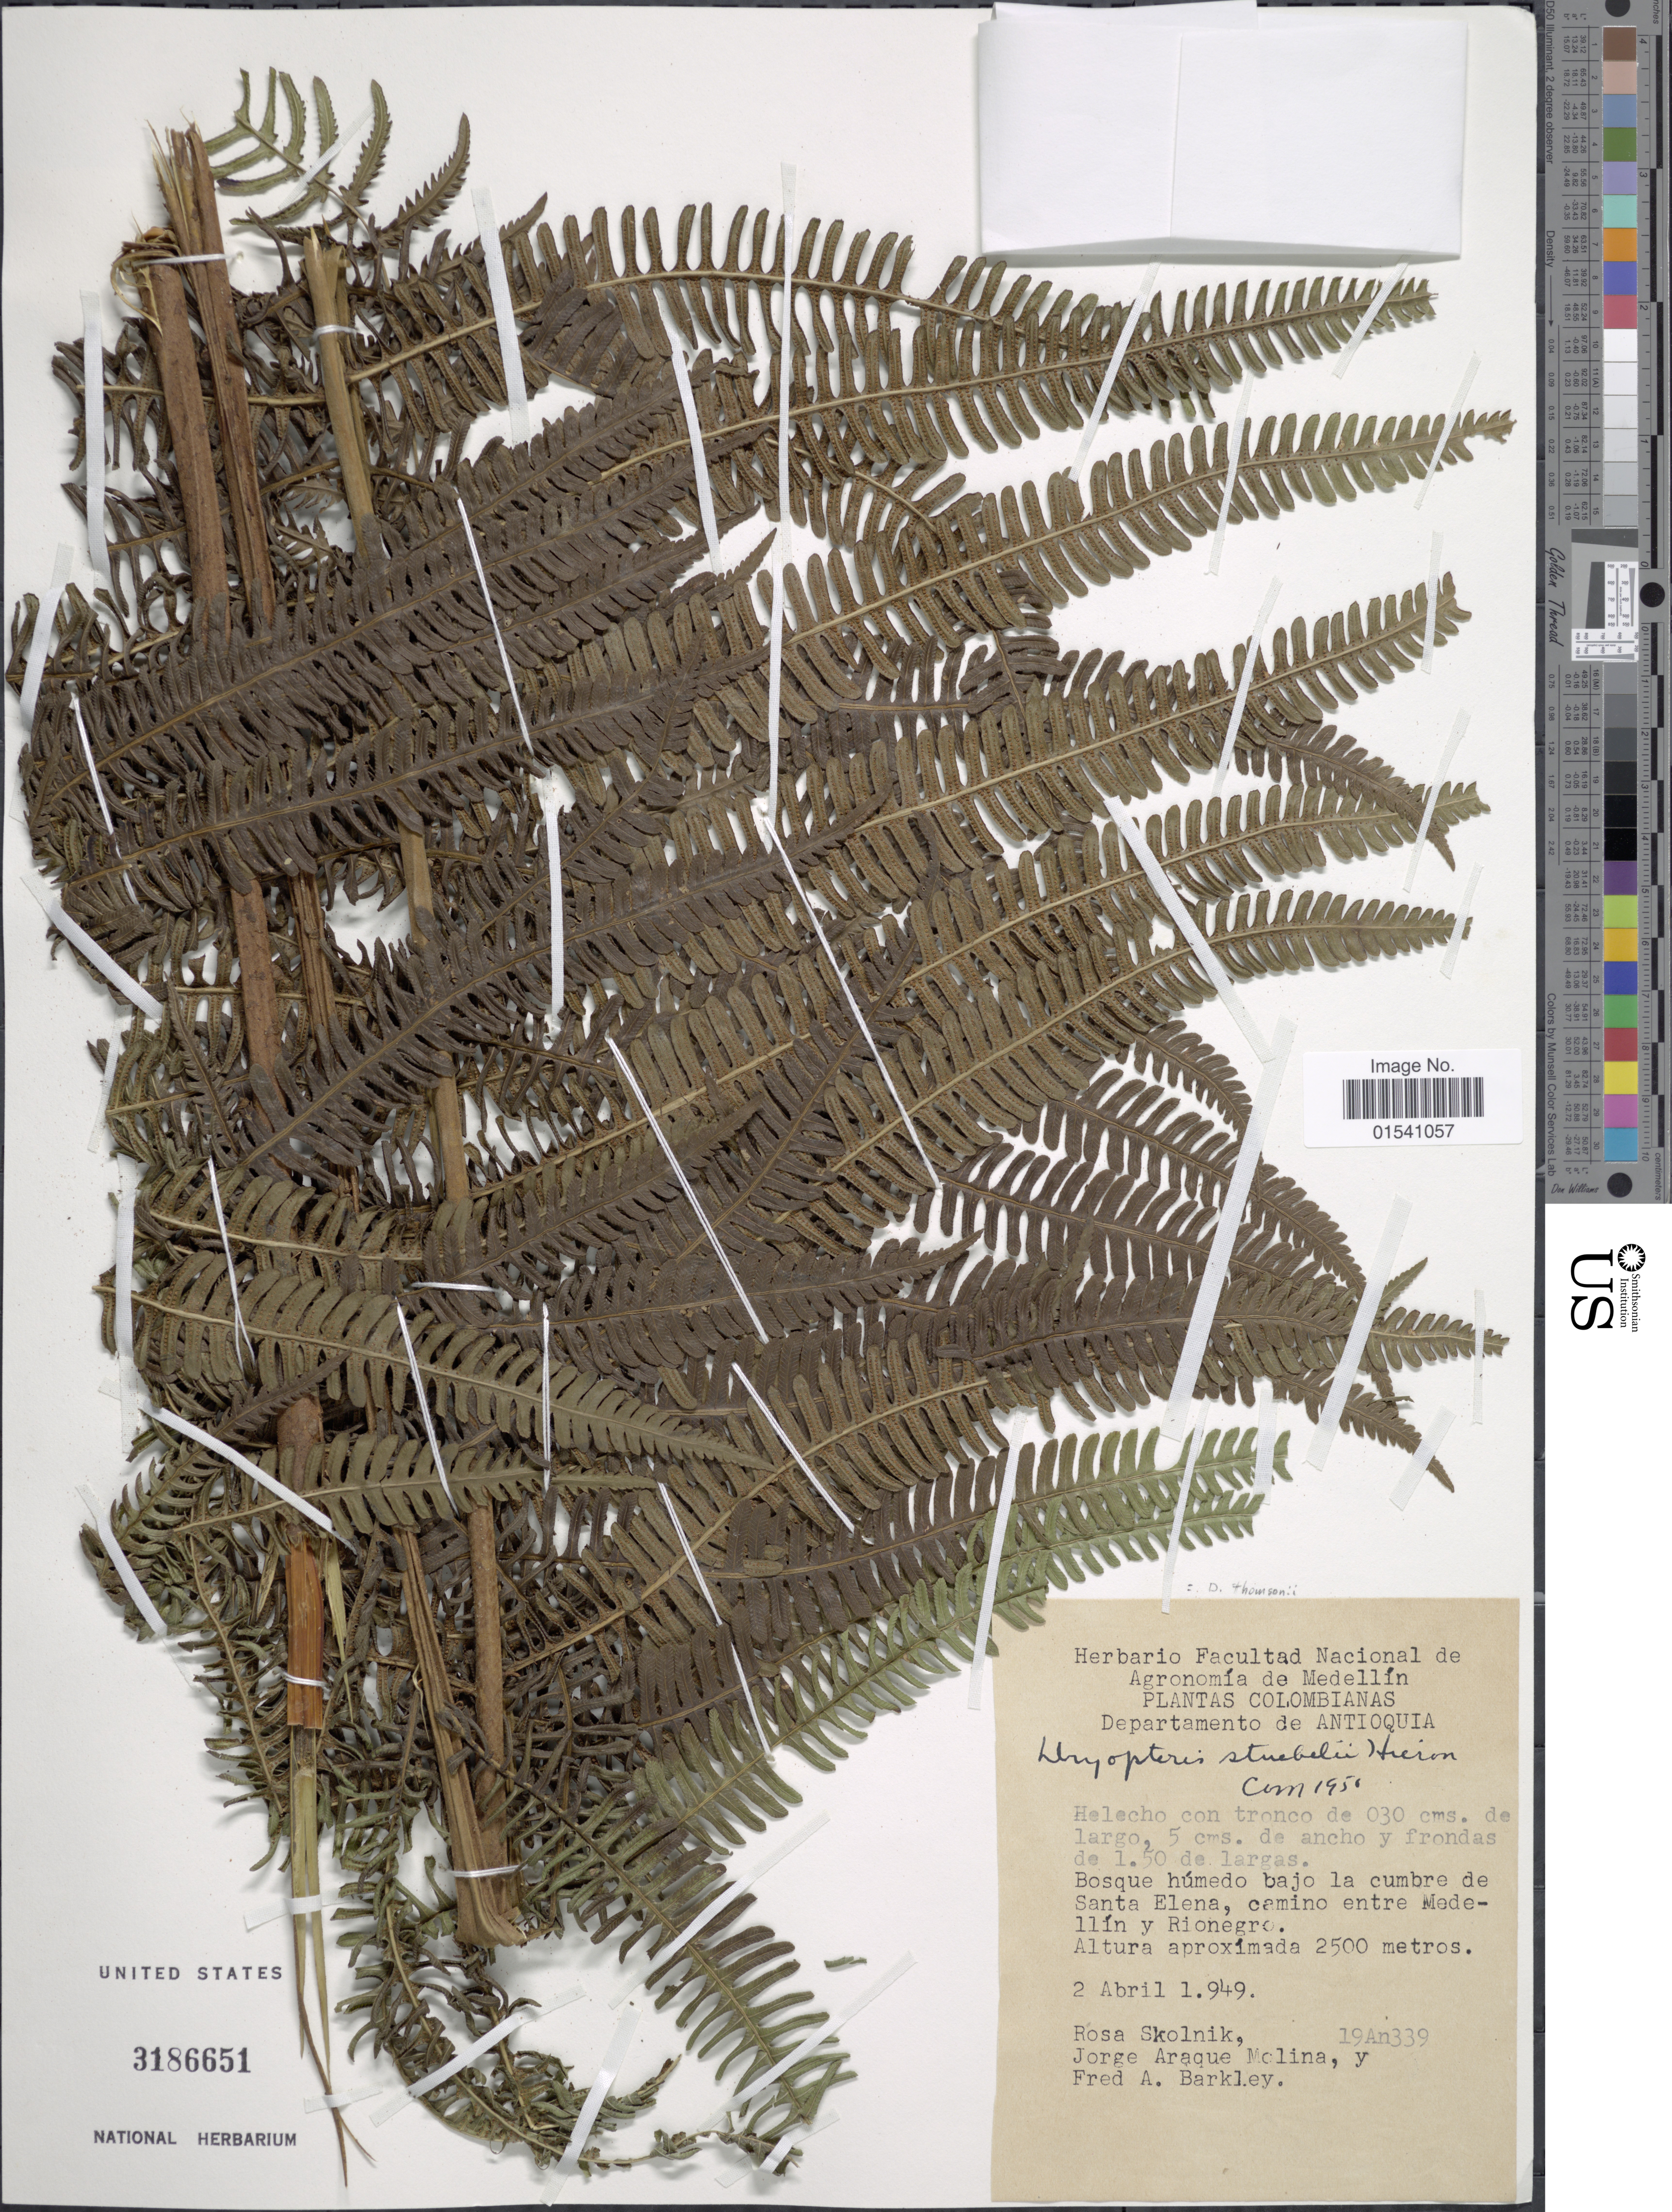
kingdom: Plantae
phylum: Tracheophyta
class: Polypodiopsida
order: Polypodiales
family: Thelypteridaceae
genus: Amauropelta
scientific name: Amauropelta thomsonii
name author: (Jenman) Pic. Serm.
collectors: R. Skolnik, J. Araque Molina & F. A. Barkley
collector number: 19An339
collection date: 1949-04-02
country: Colombia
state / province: Antioquia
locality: Departamento de Antioquia, Bosque húmedo bajo la cumbre de Santa Elena, camino entre Medellín Rionegro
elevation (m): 2500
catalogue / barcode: US 3186651